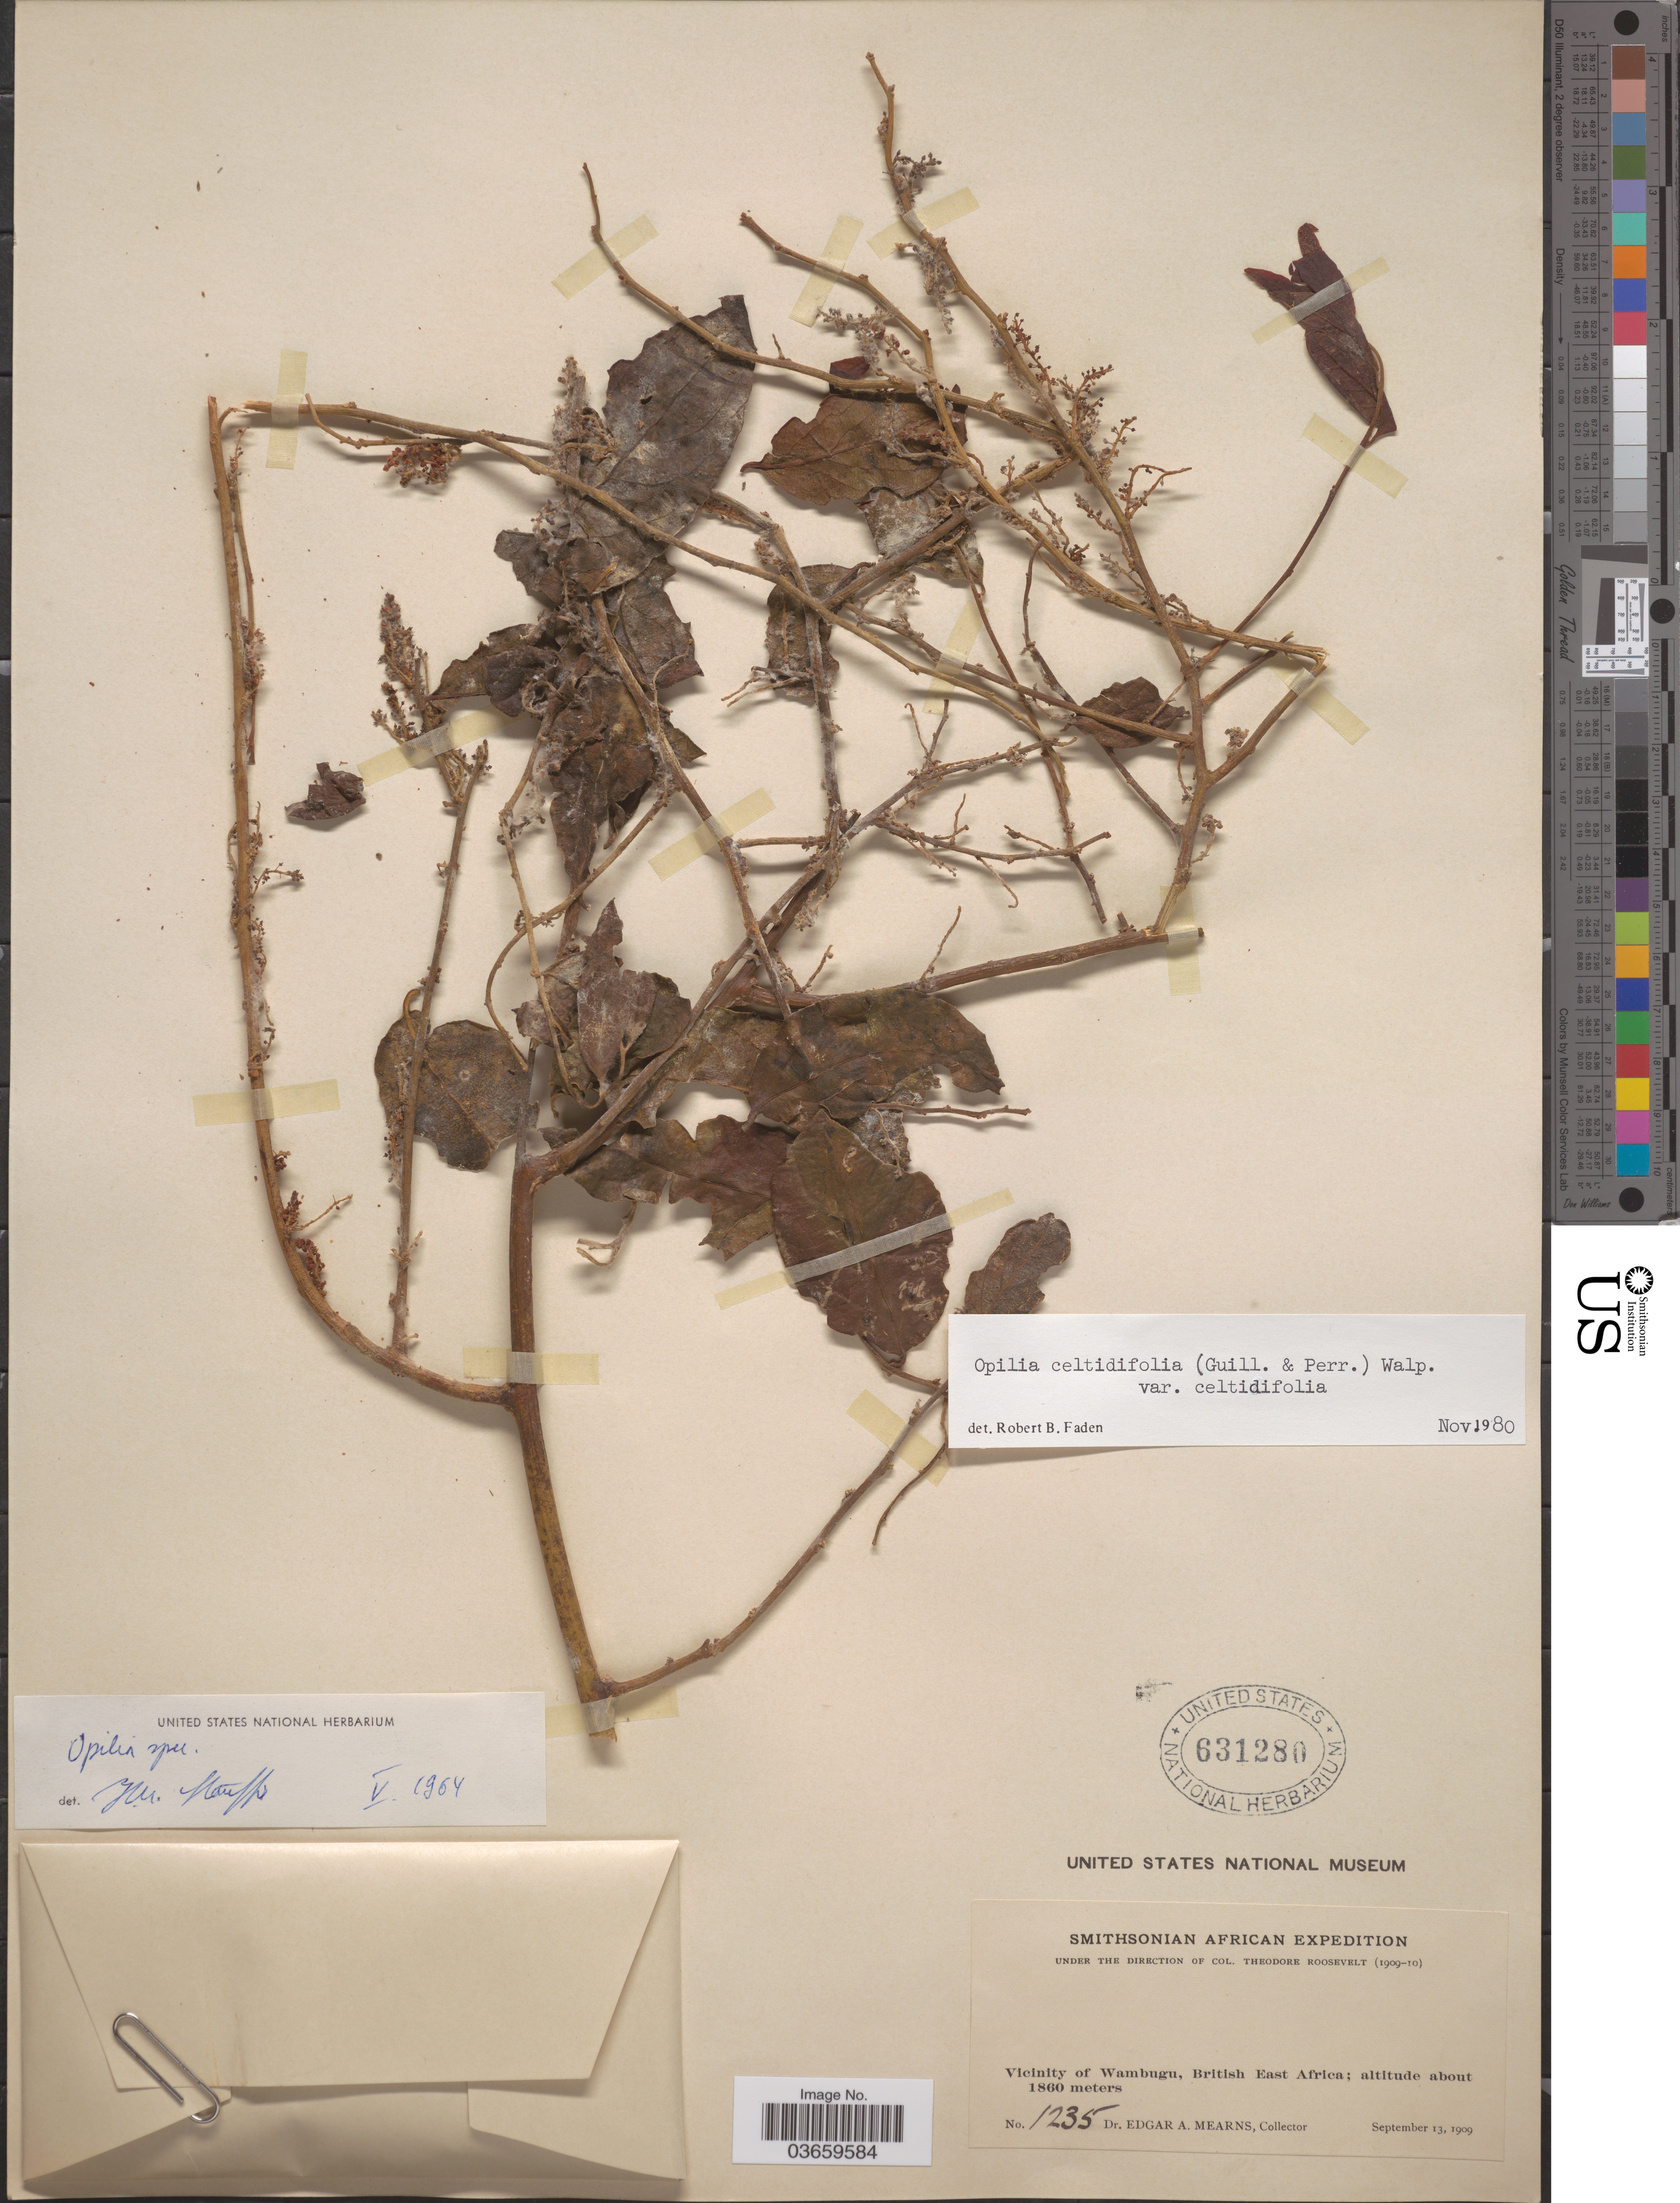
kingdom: Plantae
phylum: Tracheophyta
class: Magnoliopsida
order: Santalales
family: Opiliaceae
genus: Opilia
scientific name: Opilia amentacea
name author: Roxb.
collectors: E. A. Mearns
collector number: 1235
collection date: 1909-09-13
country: Kenya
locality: Vicinity of Wambugu, British East Africa.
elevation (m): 1860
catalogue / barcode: US 631280